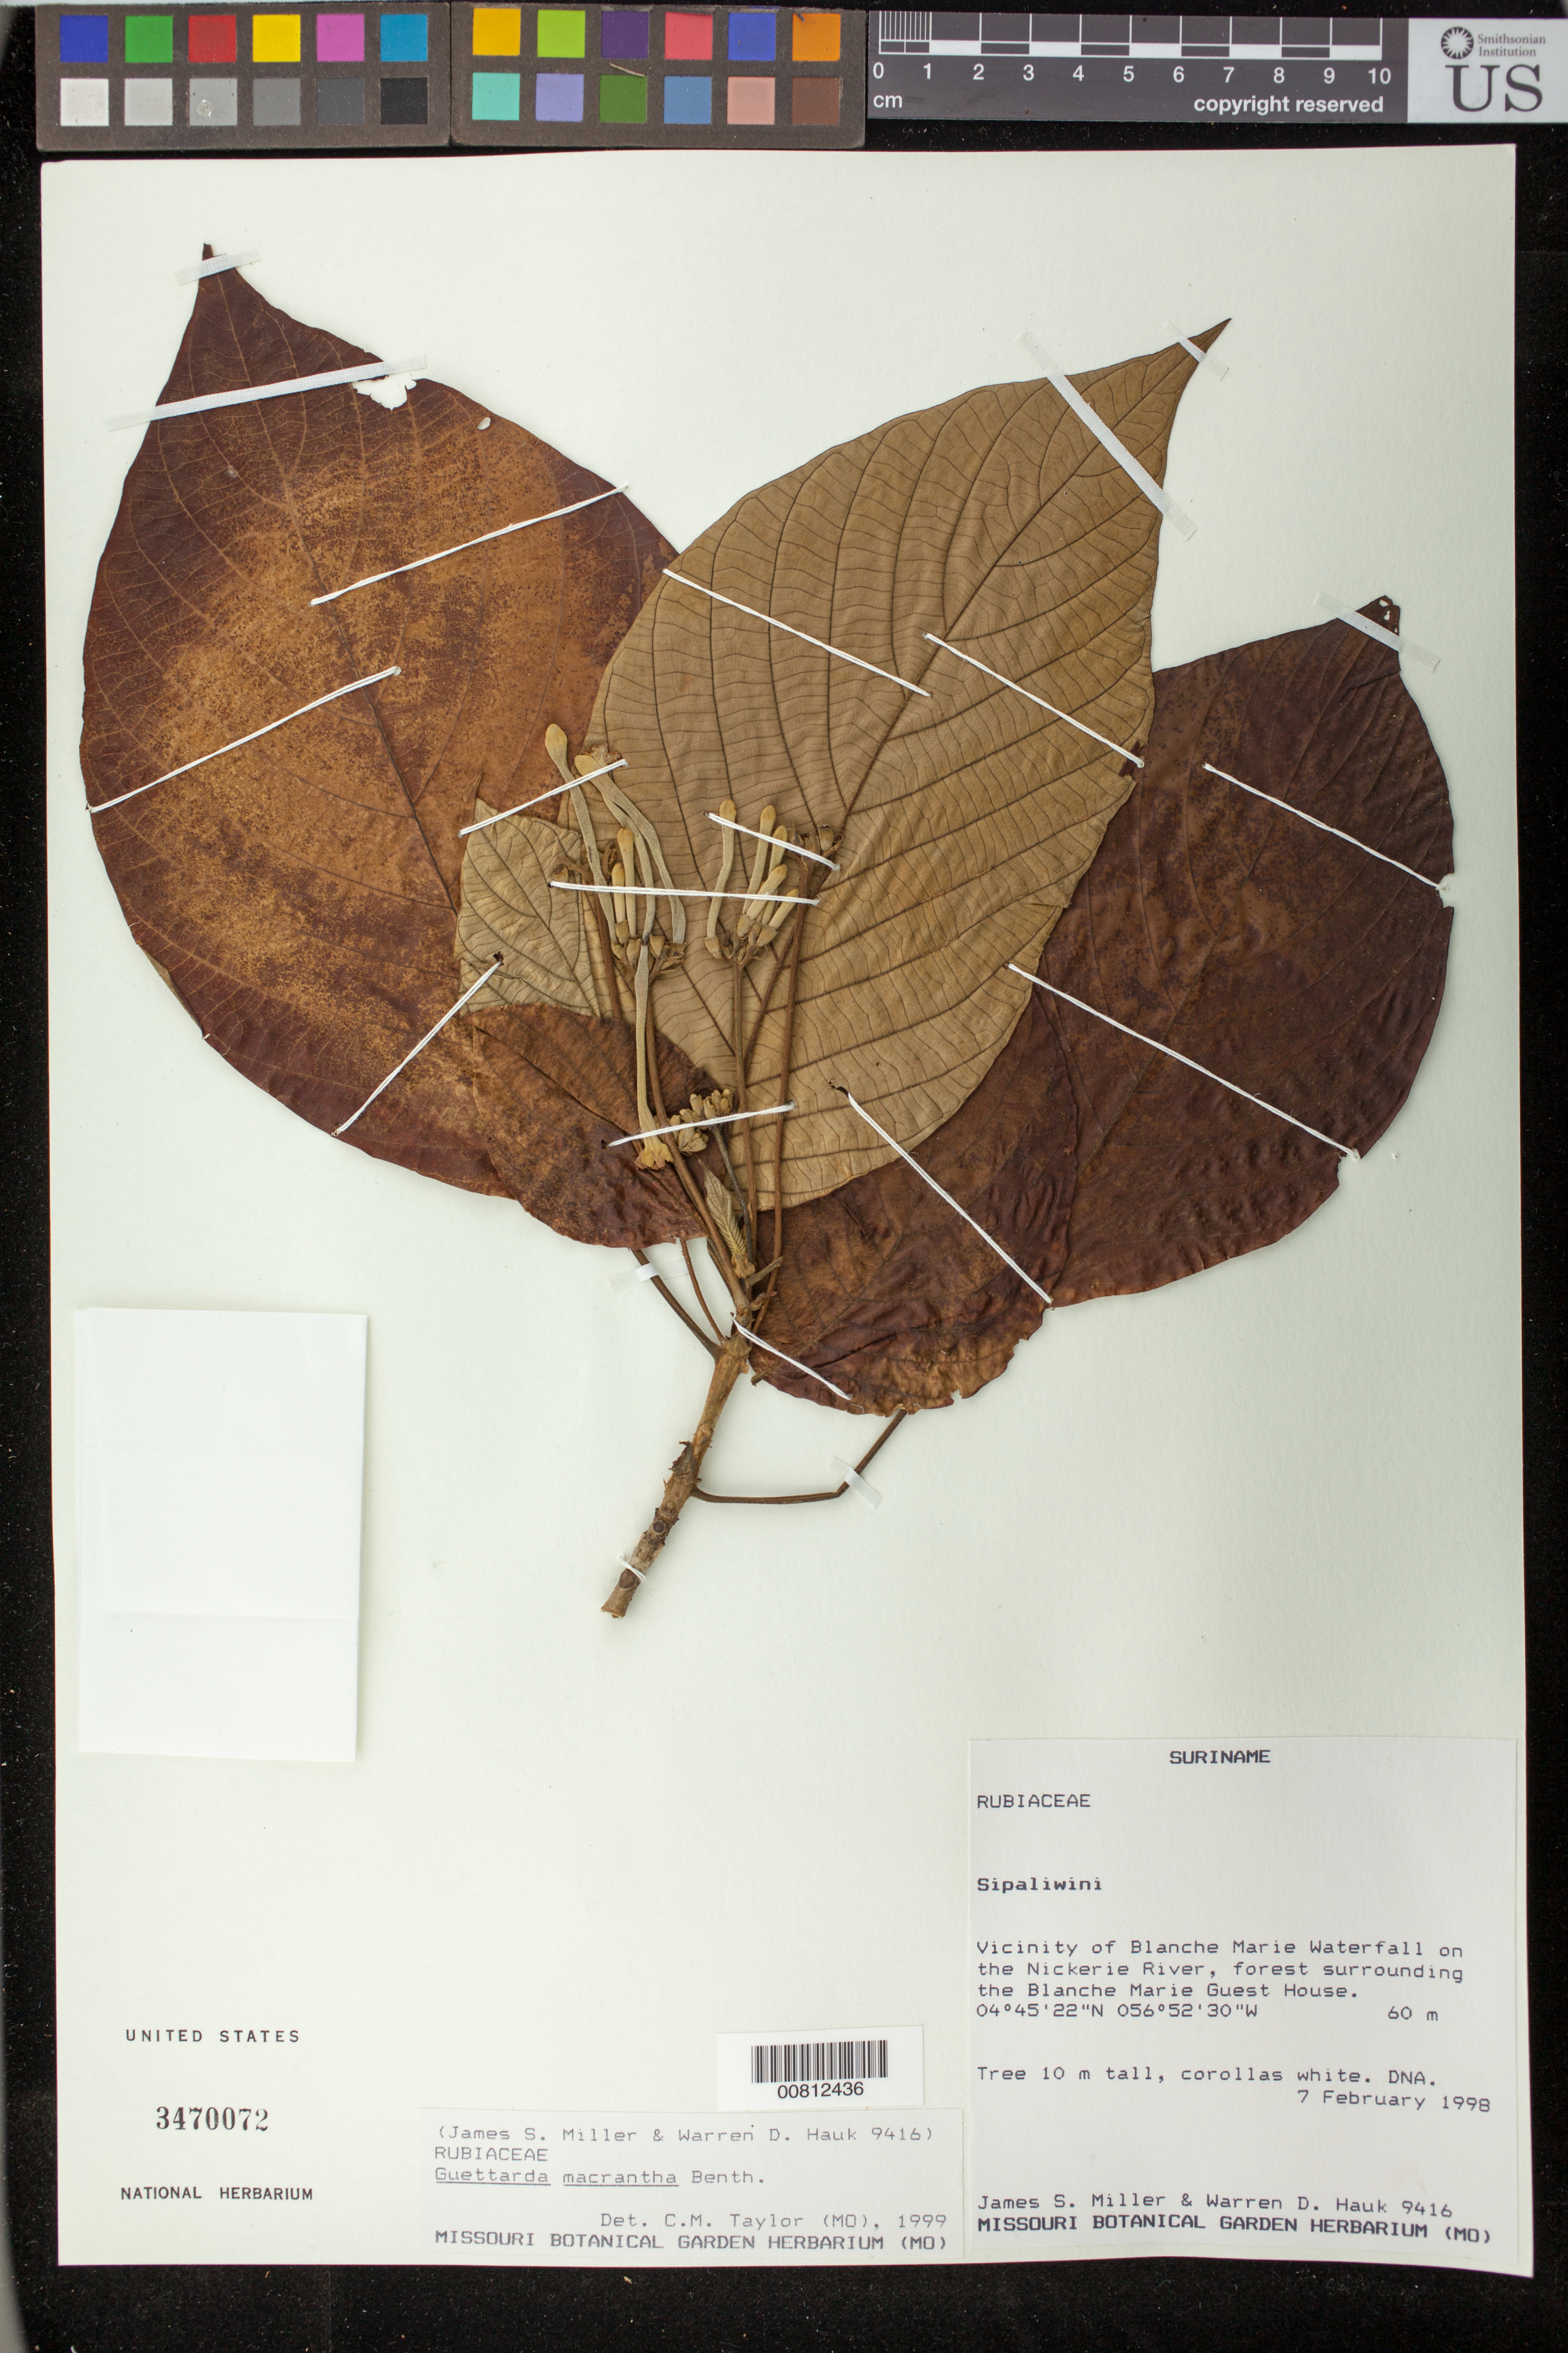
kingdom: Plantae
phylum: Tracheophyta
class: Magnoliopsida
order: Gentianales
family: Rubiaceae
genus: Guettarda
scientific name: Guettarda macrantha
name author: Benth.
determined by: Taylor, Charlotte M.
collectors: J. S. Miller & W. Hauk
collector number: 9416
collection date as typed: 7-Feb-98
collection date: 1998-02-07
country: Suriname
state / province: Sipaliwini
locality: Vicinity of Blanche Marie Waterfall on Nickerie River, forest surrounding Blanche Marie Guest House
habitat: Forest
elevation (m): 60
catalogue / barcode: US 3470072